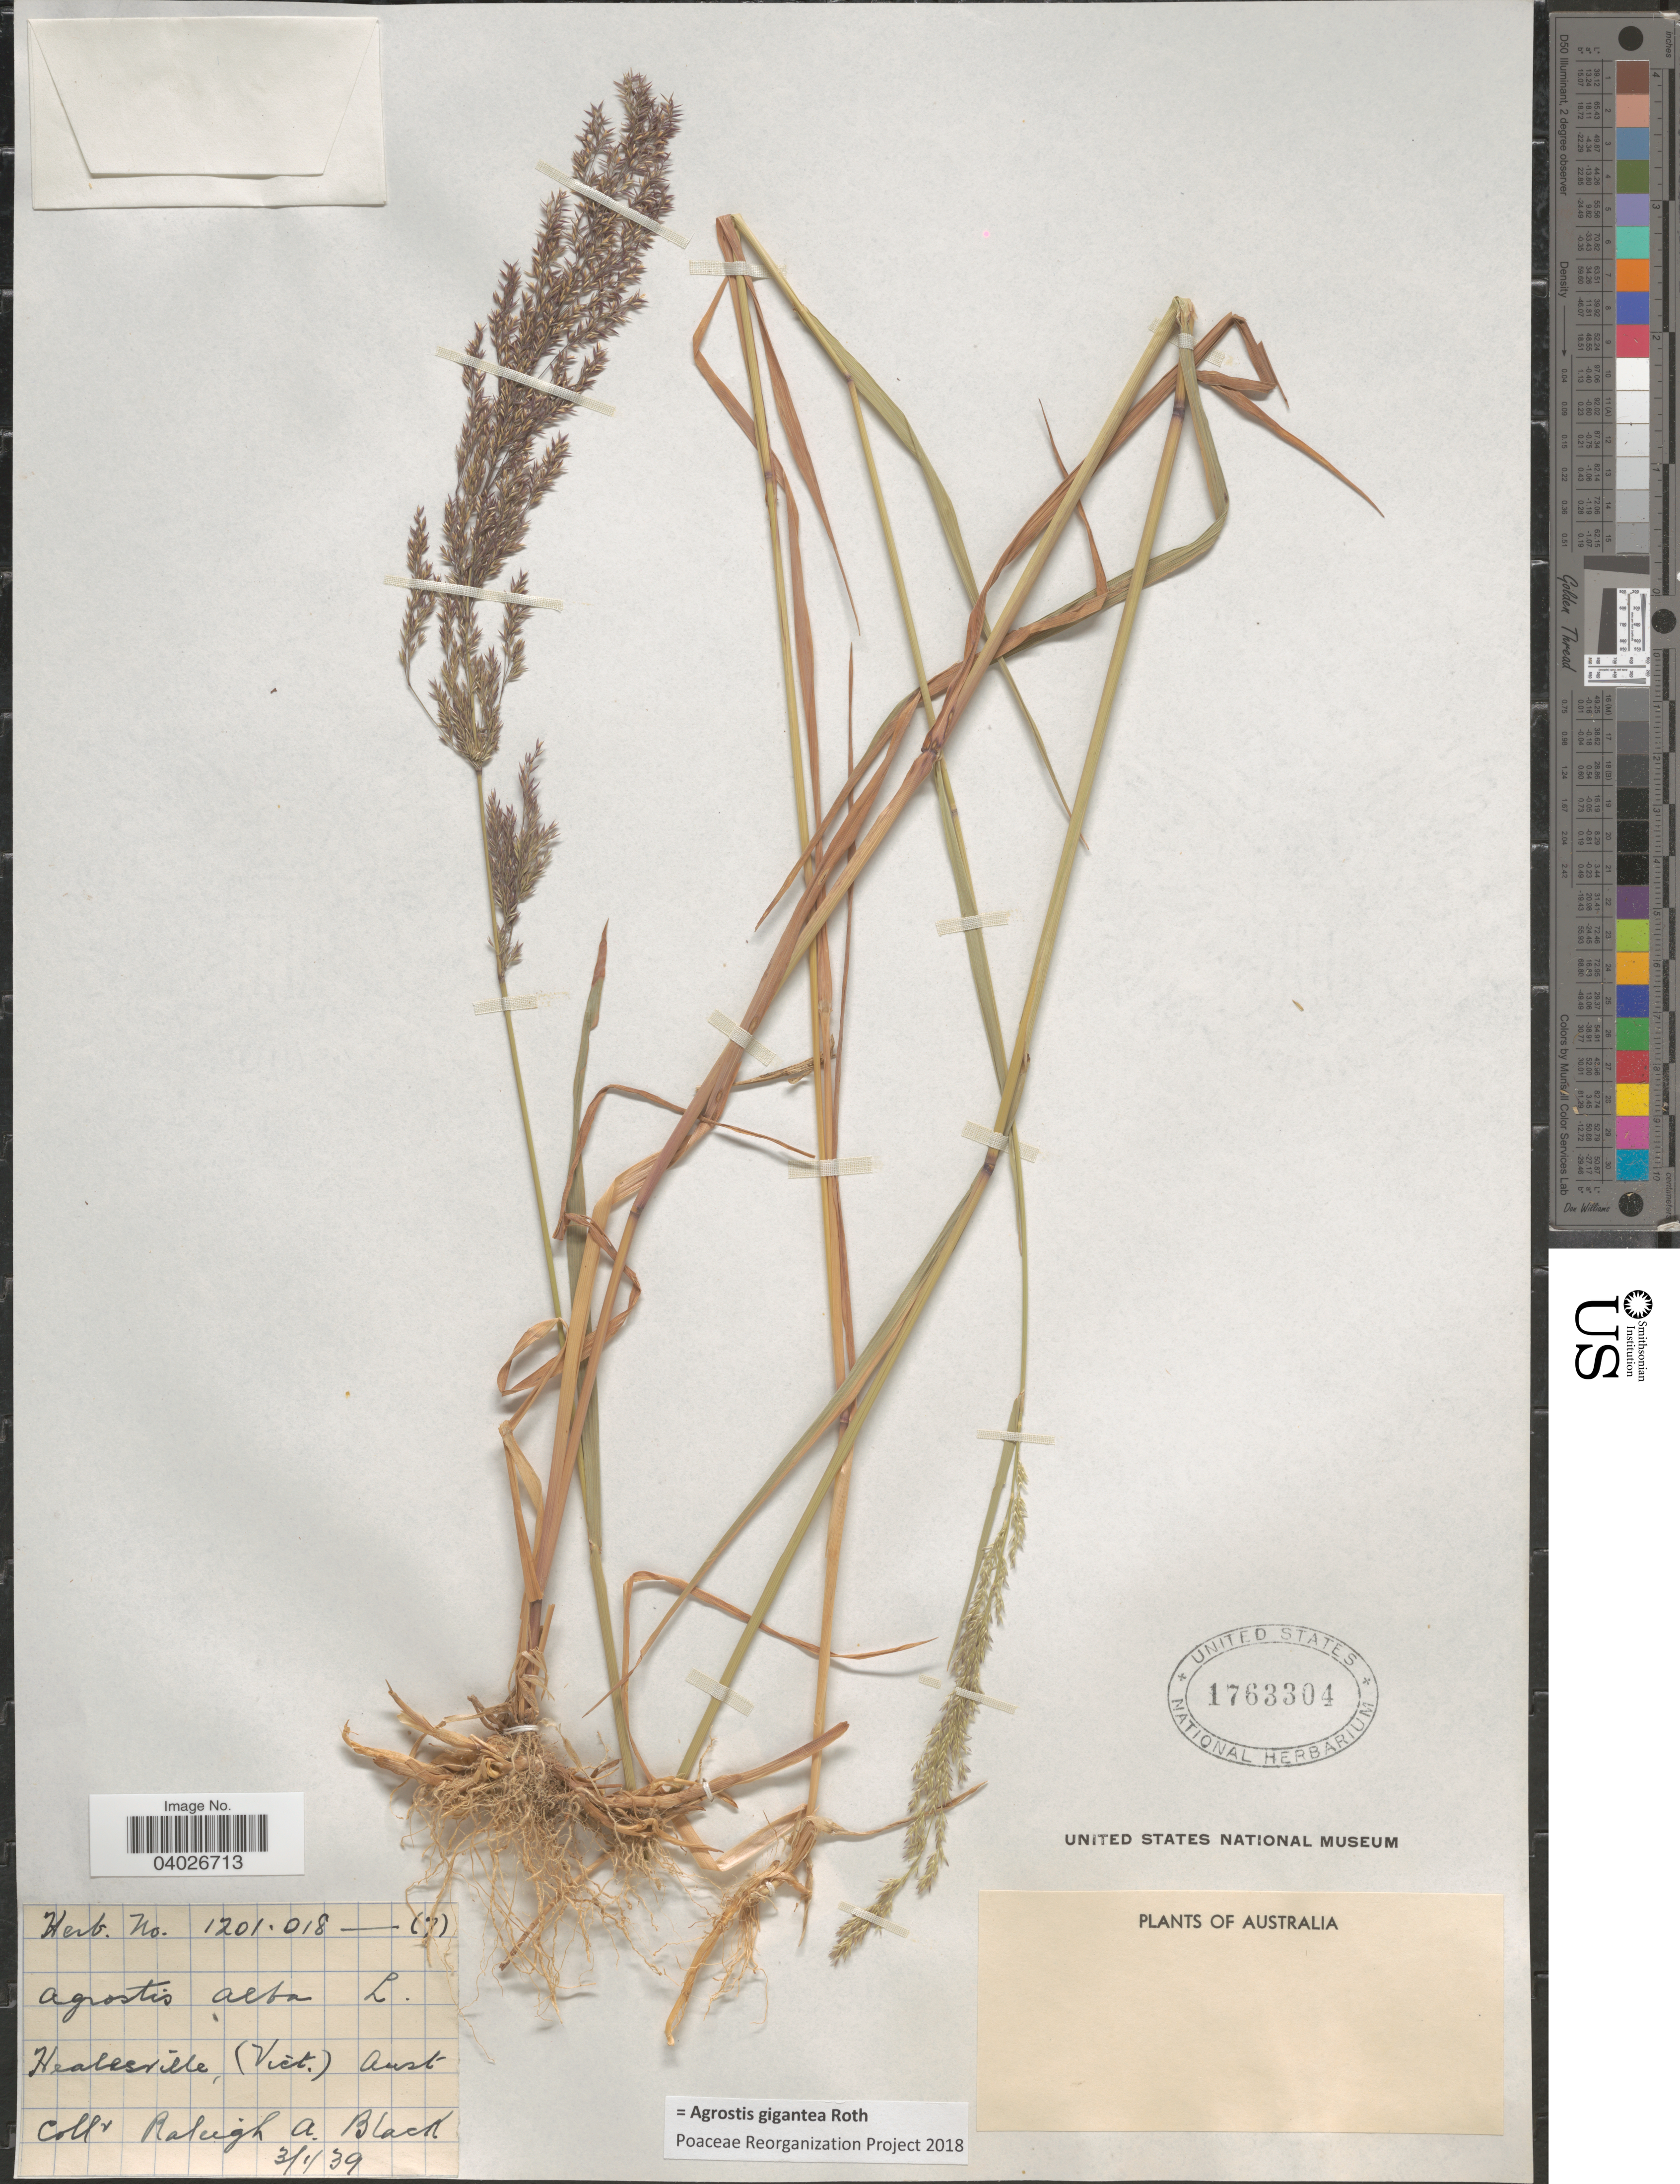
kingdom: Plantae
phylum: Tracheophyta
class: Liliopsida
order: Poales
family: Poaceae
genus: Agrostis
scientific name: Agrostis gigantea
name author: Roth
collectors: R. A. Black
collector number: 1201018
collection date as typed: Transcribed d/m/y: 3/1/39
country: Australia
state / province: Victoria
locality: Healesville, (Vict.).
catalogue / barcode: US 1763304